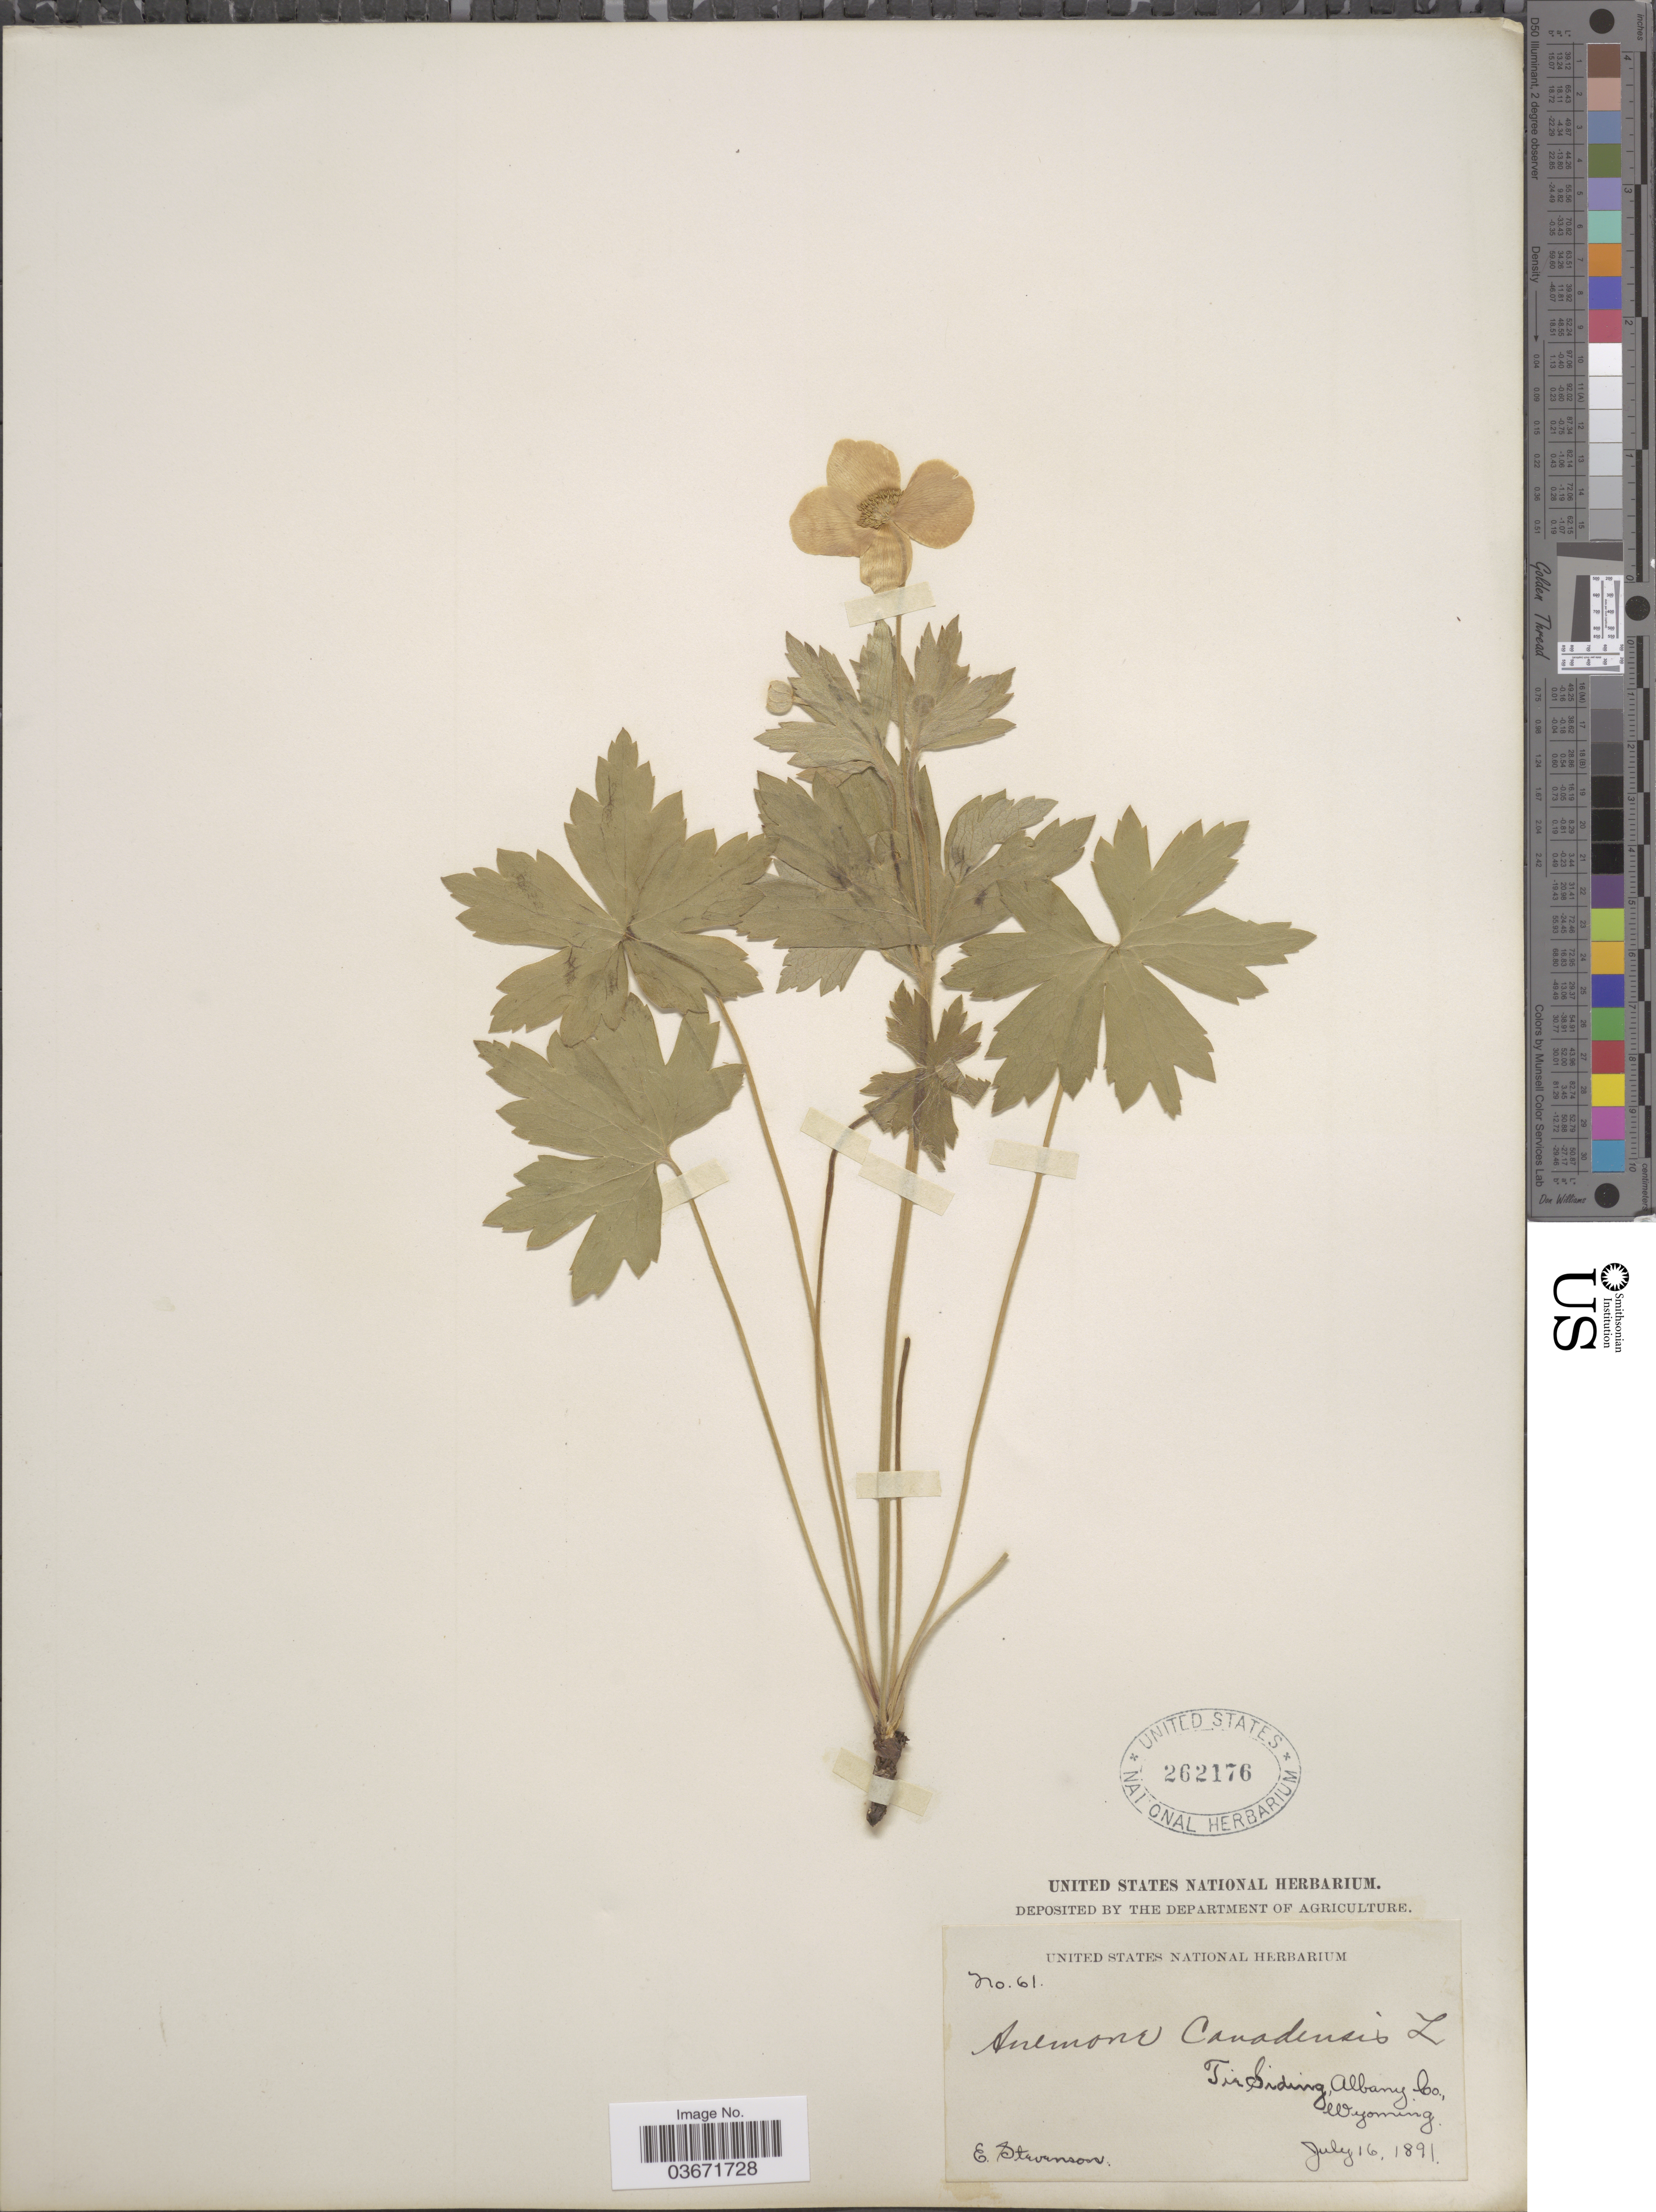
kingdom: Plantae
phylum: Tracheophyta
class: Magnoliopsida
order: Ranunculales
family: Ranunculaceae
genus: Anemone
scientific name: Anemone canadensis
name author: L.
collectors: E. Stevenson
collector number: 61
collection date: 1891-07-16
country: United States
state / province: Wyoming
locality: Tie Siding, Albany Co.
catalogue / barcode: US 262176